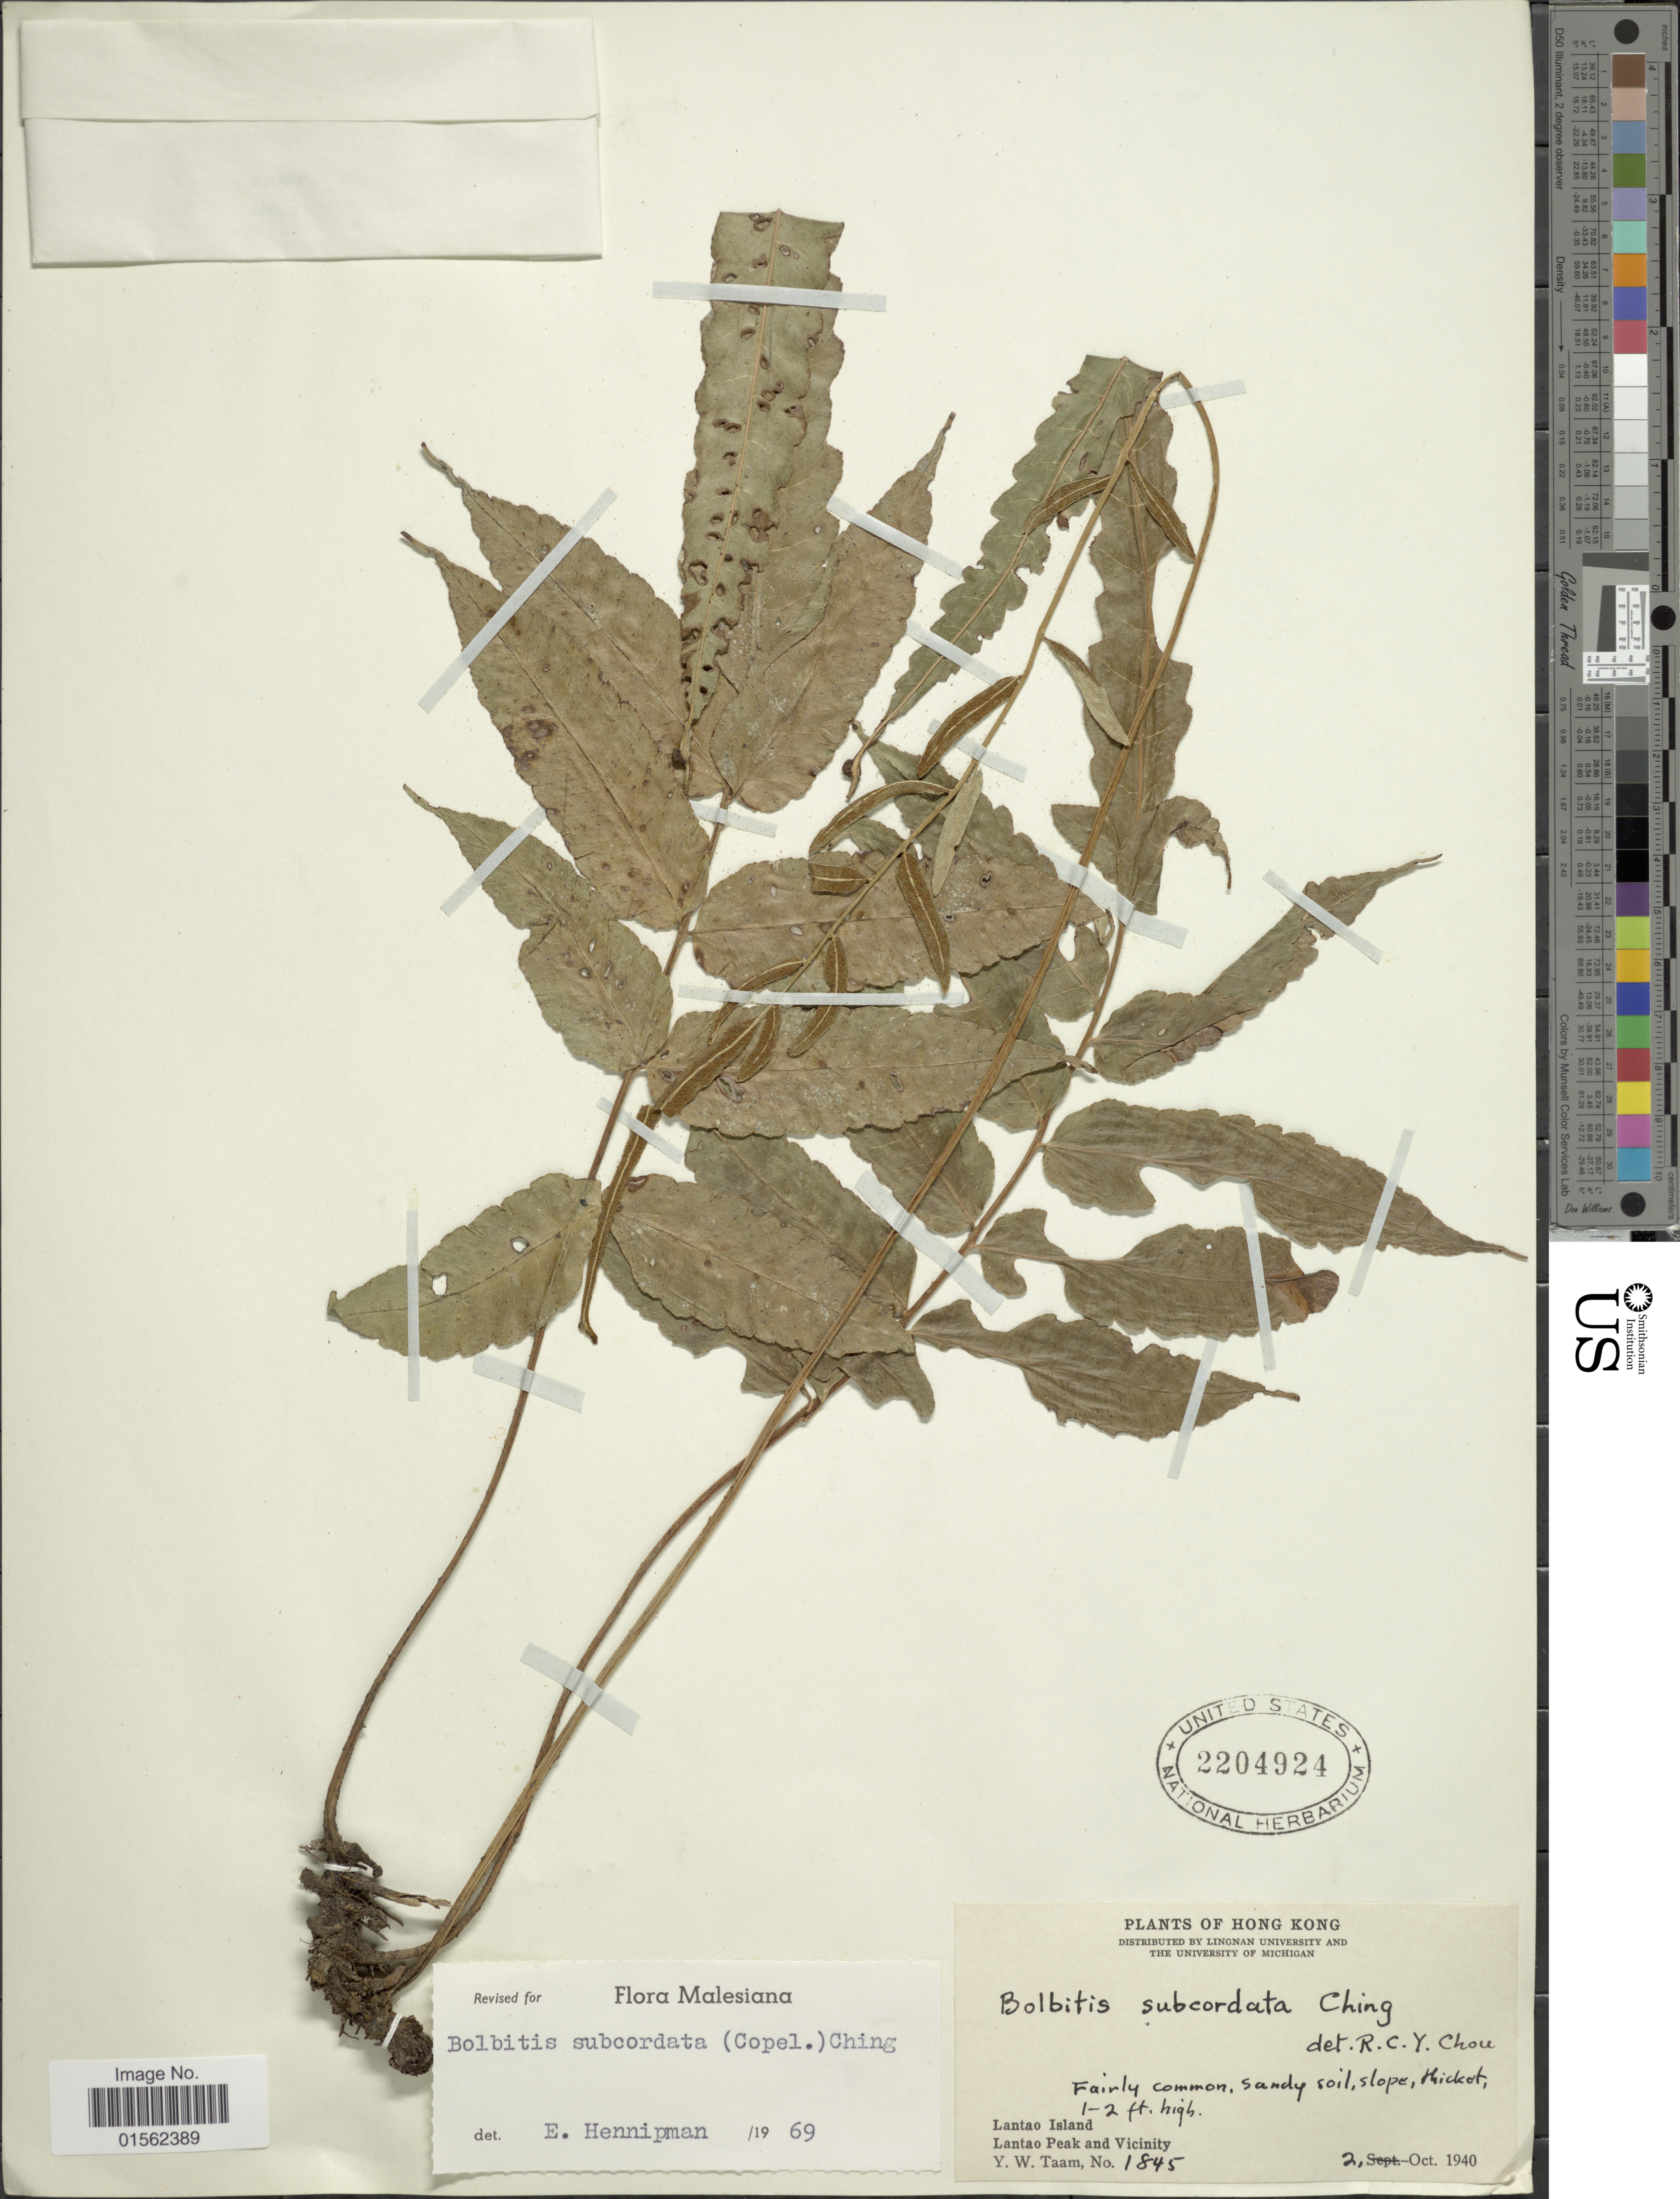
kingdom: Plantae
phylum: Tracheophyta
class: Polypodiopsida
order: Polypodiales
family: Dryopteridaceae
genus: Bolbitis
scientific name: Bolbitis subcordata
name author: (Copel.) Ching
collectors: Y. W. Taam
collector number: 1845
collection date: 1940-10-02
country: China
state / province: Hong Kong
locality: Lantao Island, Lantao Peak and Vicinity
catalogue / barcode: US 2204924